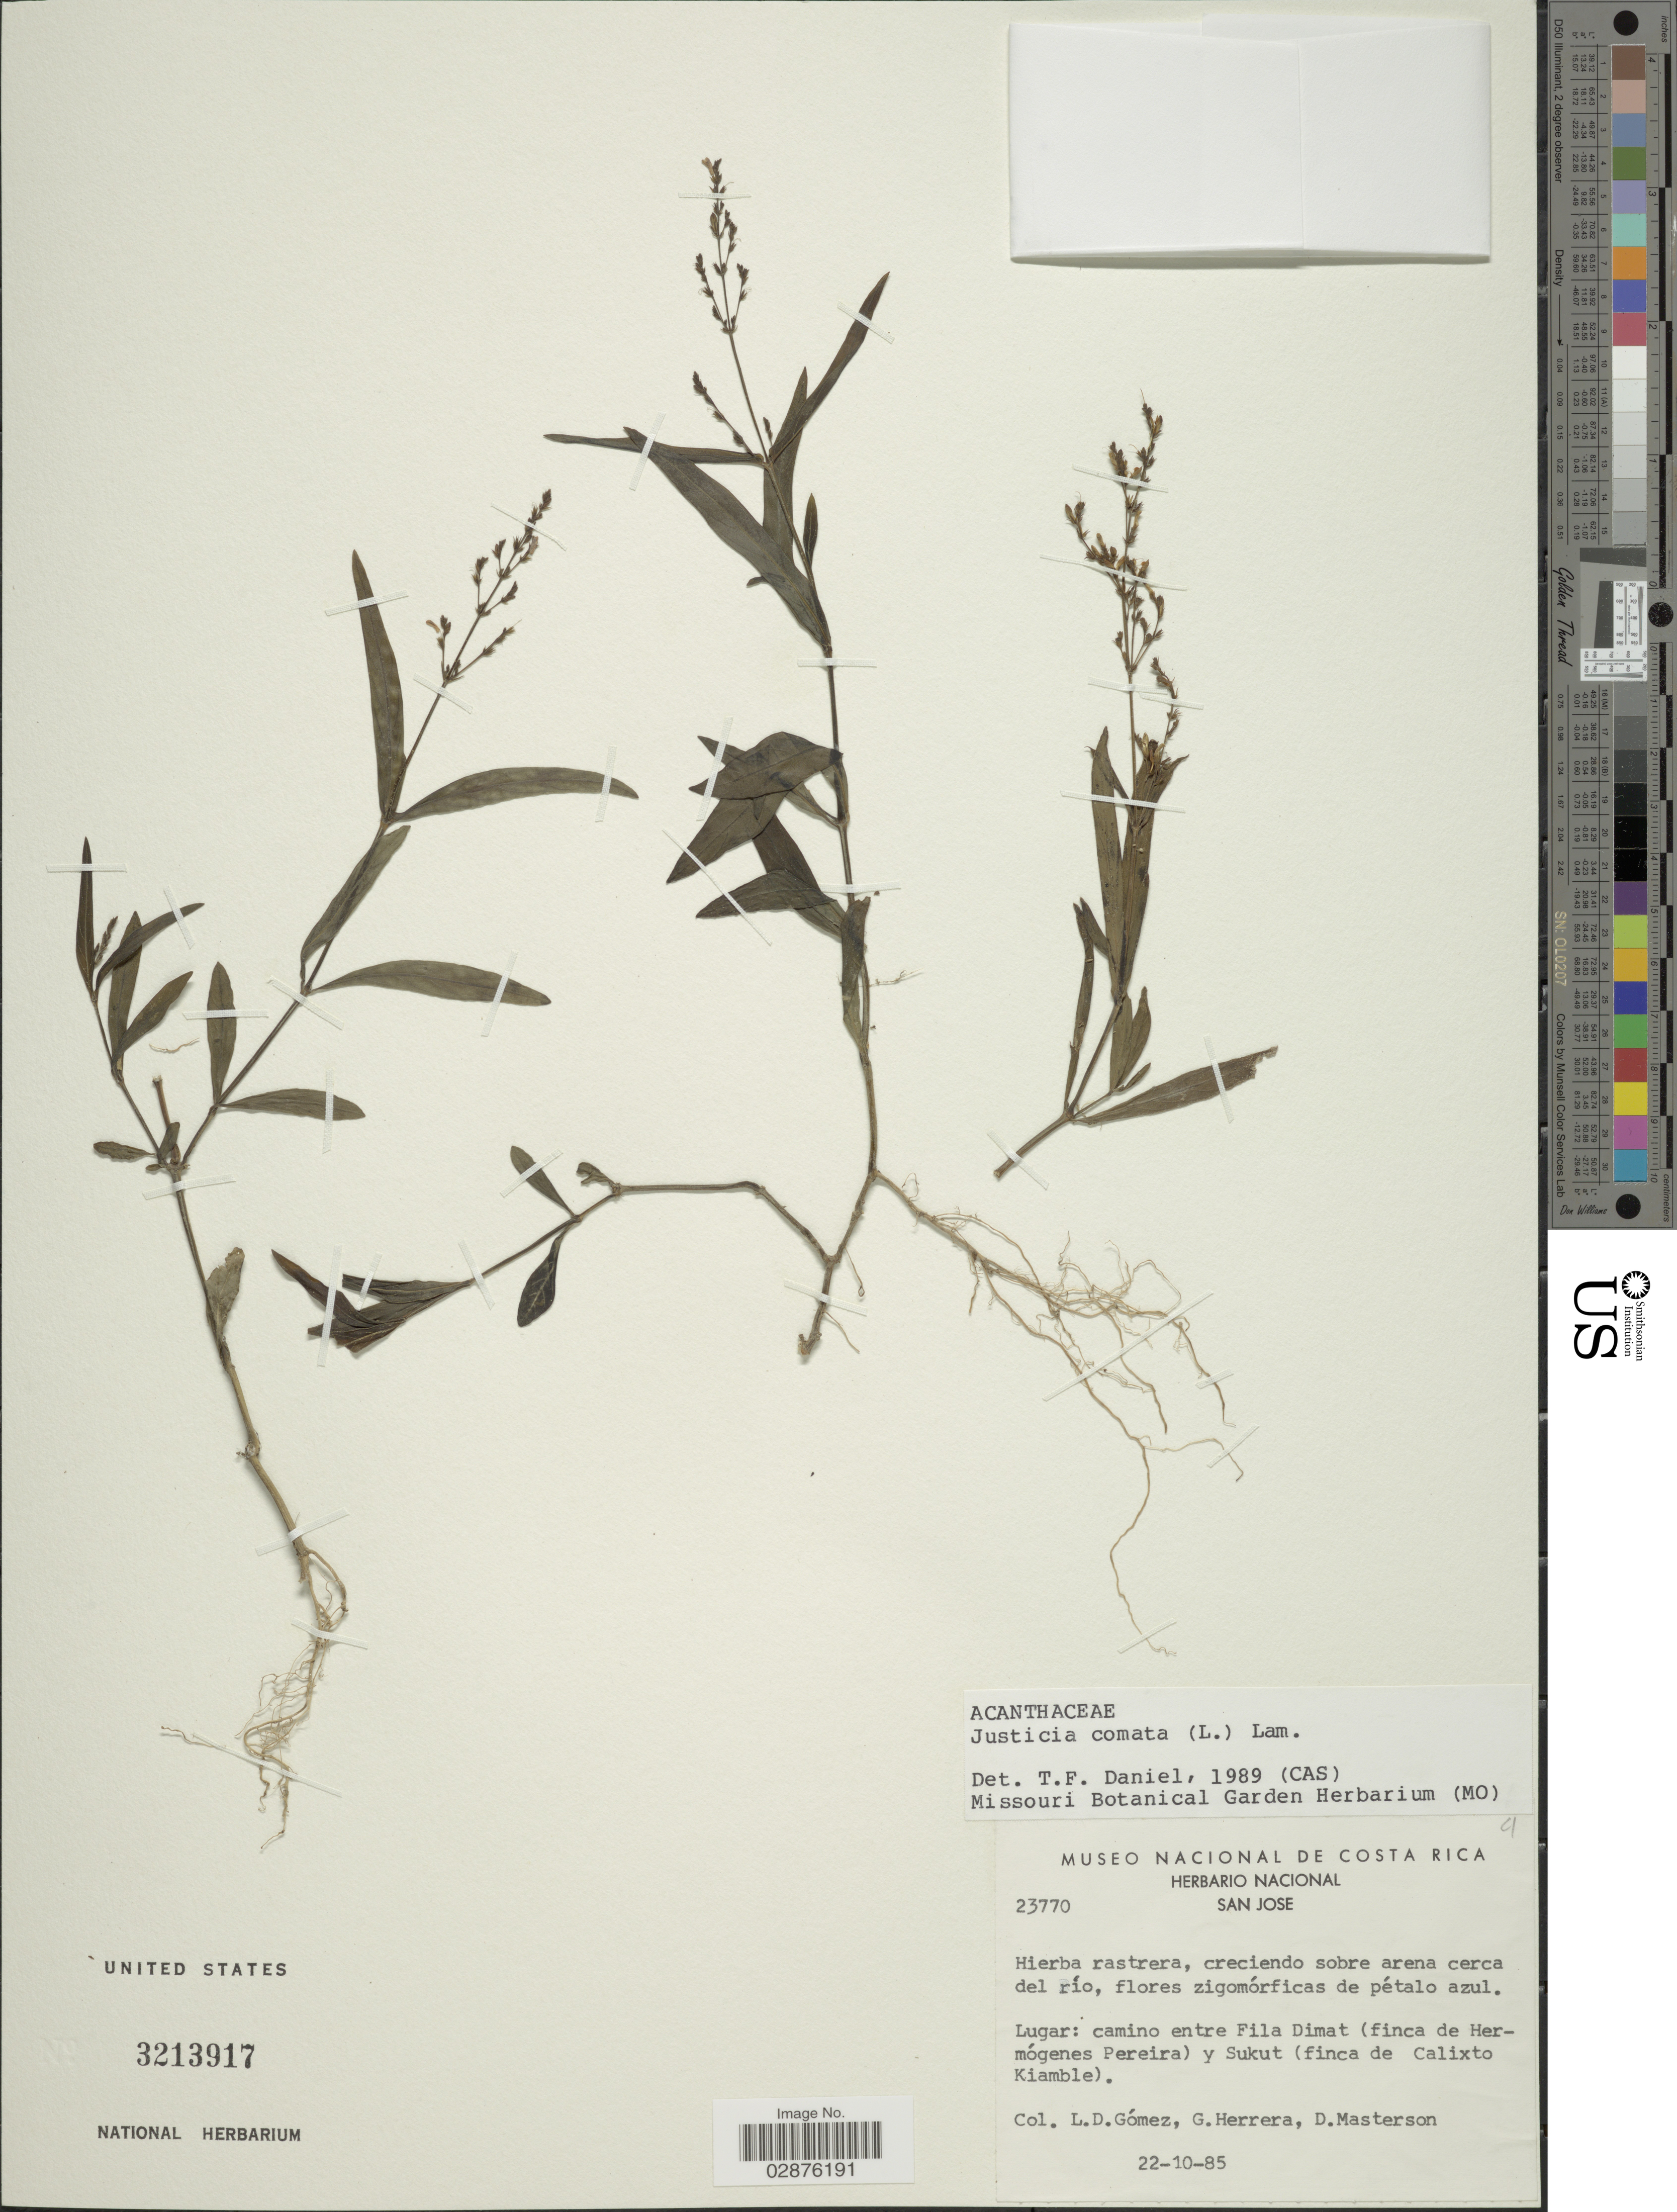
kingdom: Plantae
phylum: Tracheophyta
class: Magnoliopsida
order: Lamiales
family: Acanthaceae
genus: Justicia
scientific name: Justicia comata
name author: (L.) Lam.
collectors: L. D. Gómez, G. Herrera & D. Masterson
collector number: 23770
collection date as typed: Transcribed d/m/y: 22/10/85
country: Costa Rica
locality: Lugar: camino entre Fila Dimat (finca de Hermógenes Pereira) y Sukut (finca de Calixto Kiamble).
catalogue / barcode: US 3213917